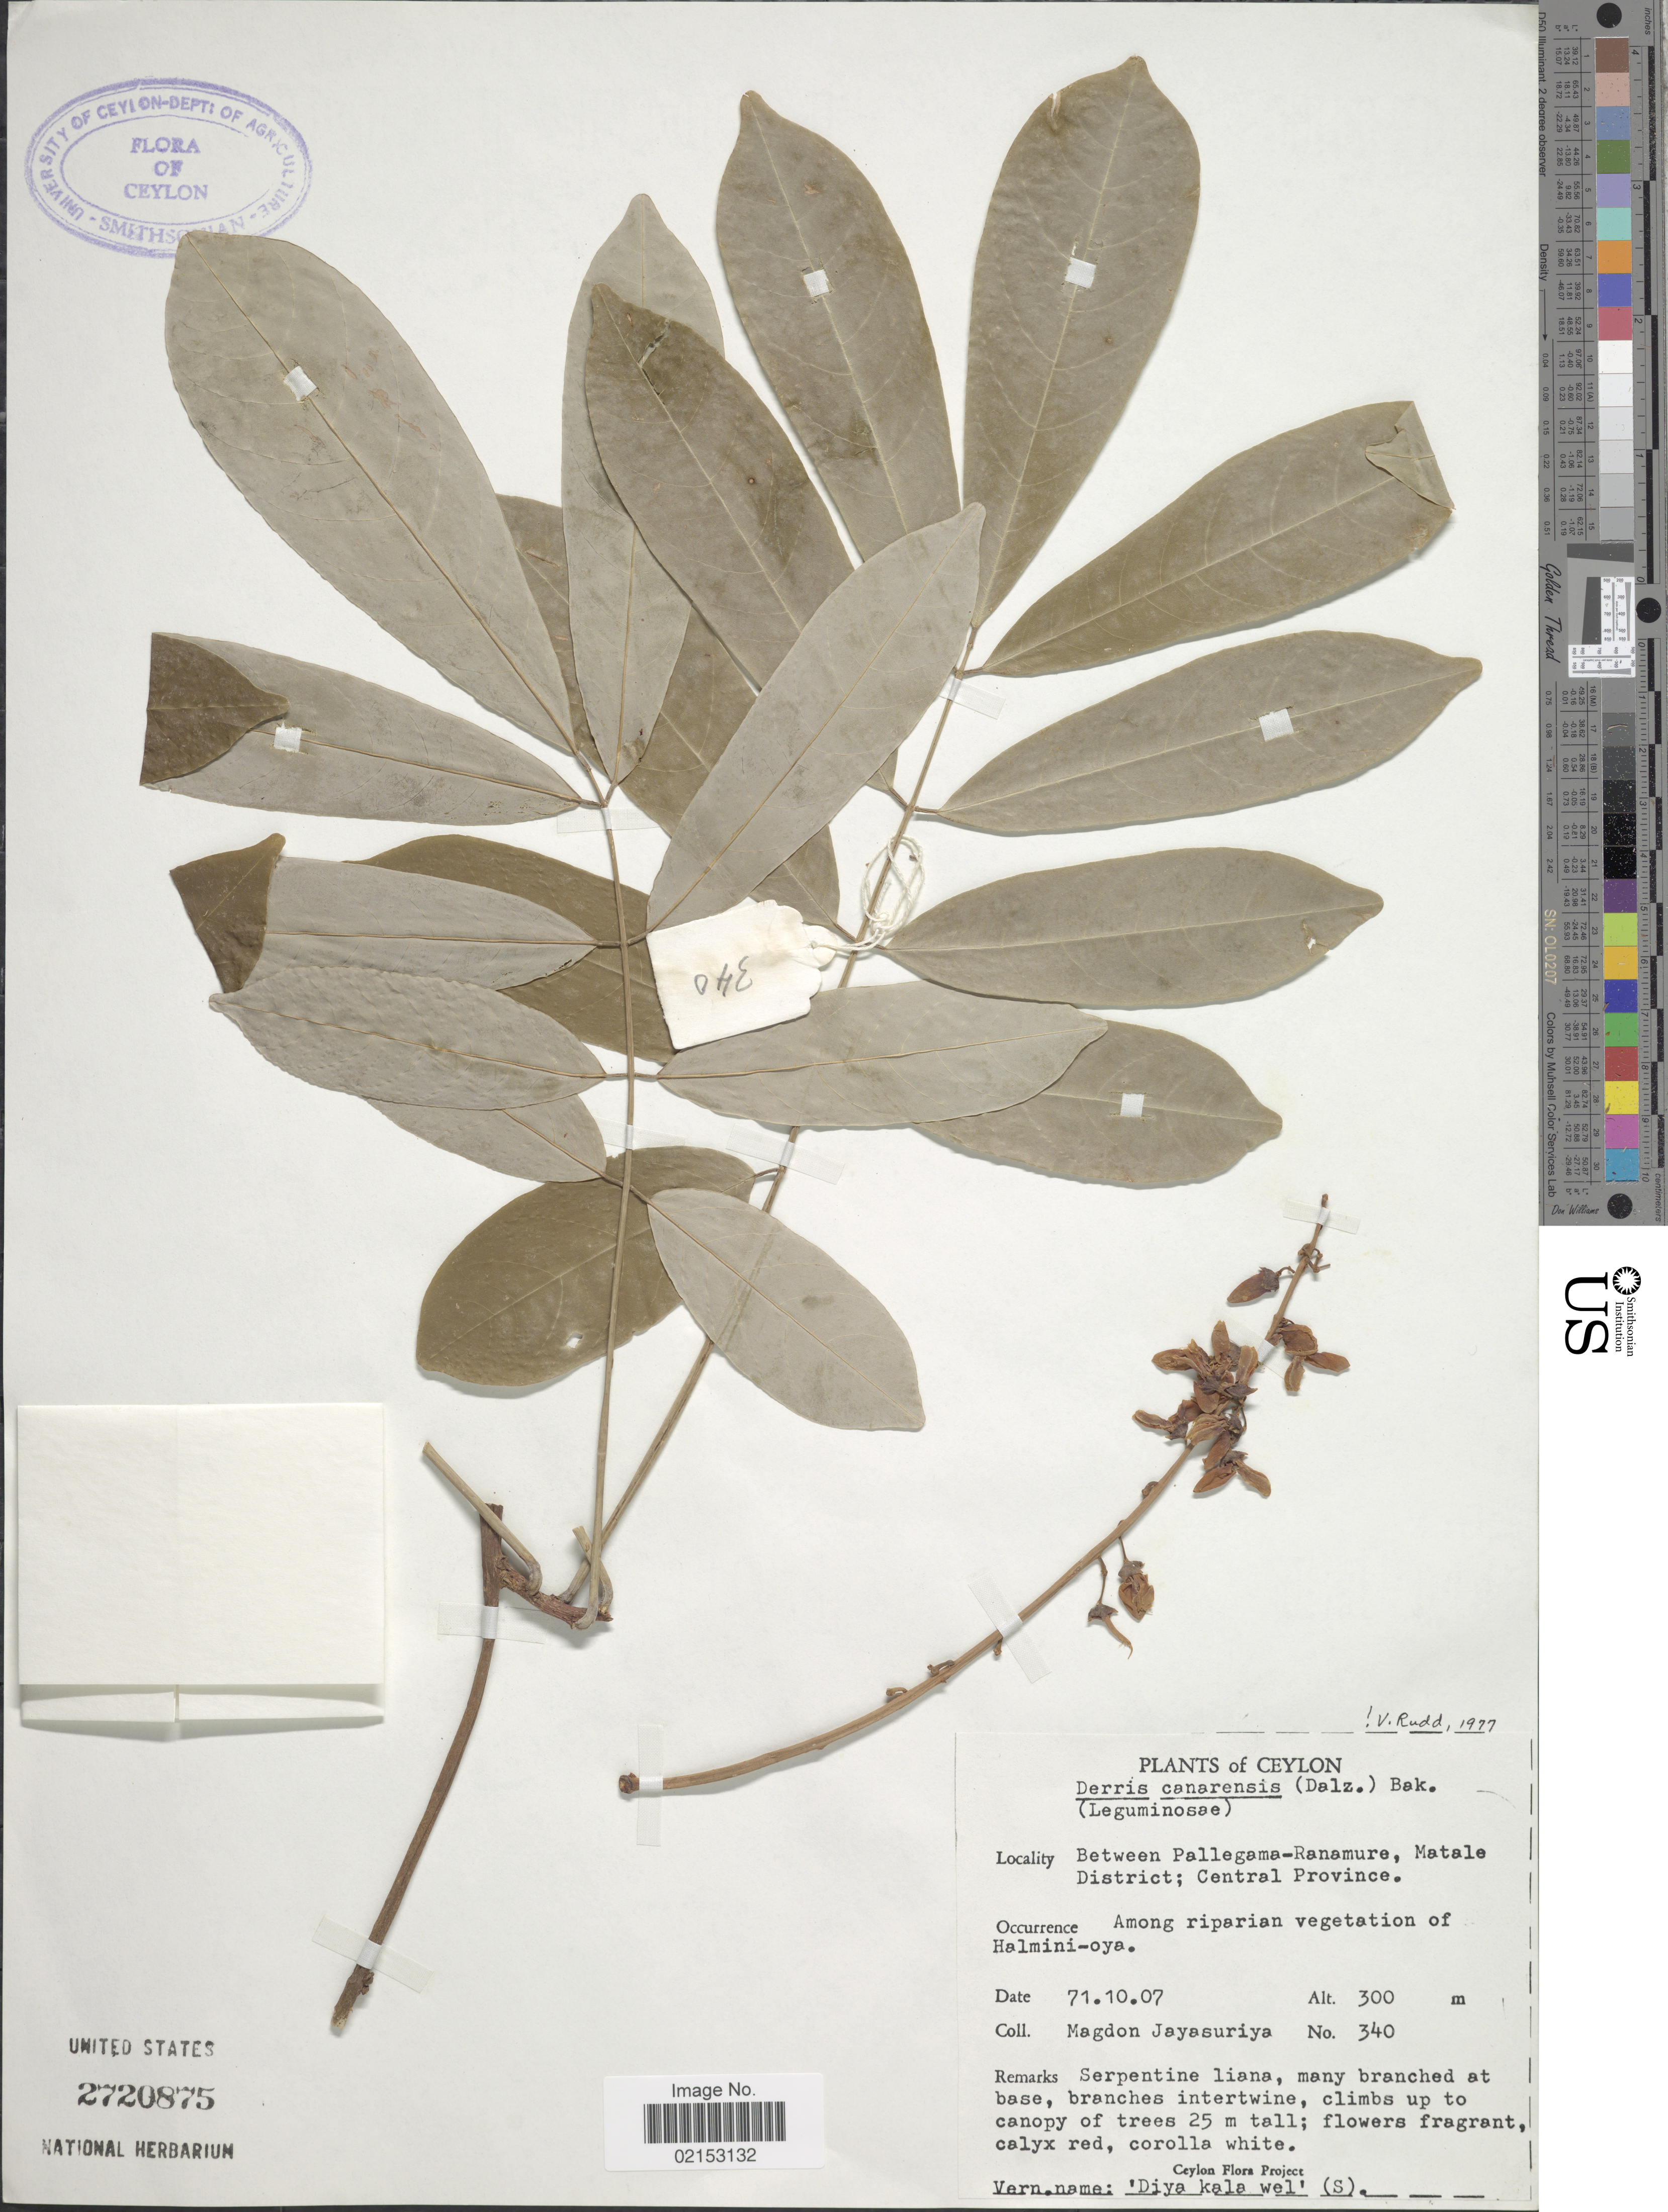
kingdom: Plantae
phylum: Tracheophyta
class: Magnoliopsida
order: Fabales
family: Fabaceae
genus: Derris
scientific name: Derris canarensis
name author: Baker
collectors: A. H. Jayasuriya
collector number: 340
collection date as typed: Transcribed d/m/y: 7/10/71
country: Sri Lanka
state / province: Central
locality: Ceylon, between Pallegama-Ranamure, Matale District.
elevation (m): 300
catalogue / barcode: US 2720875